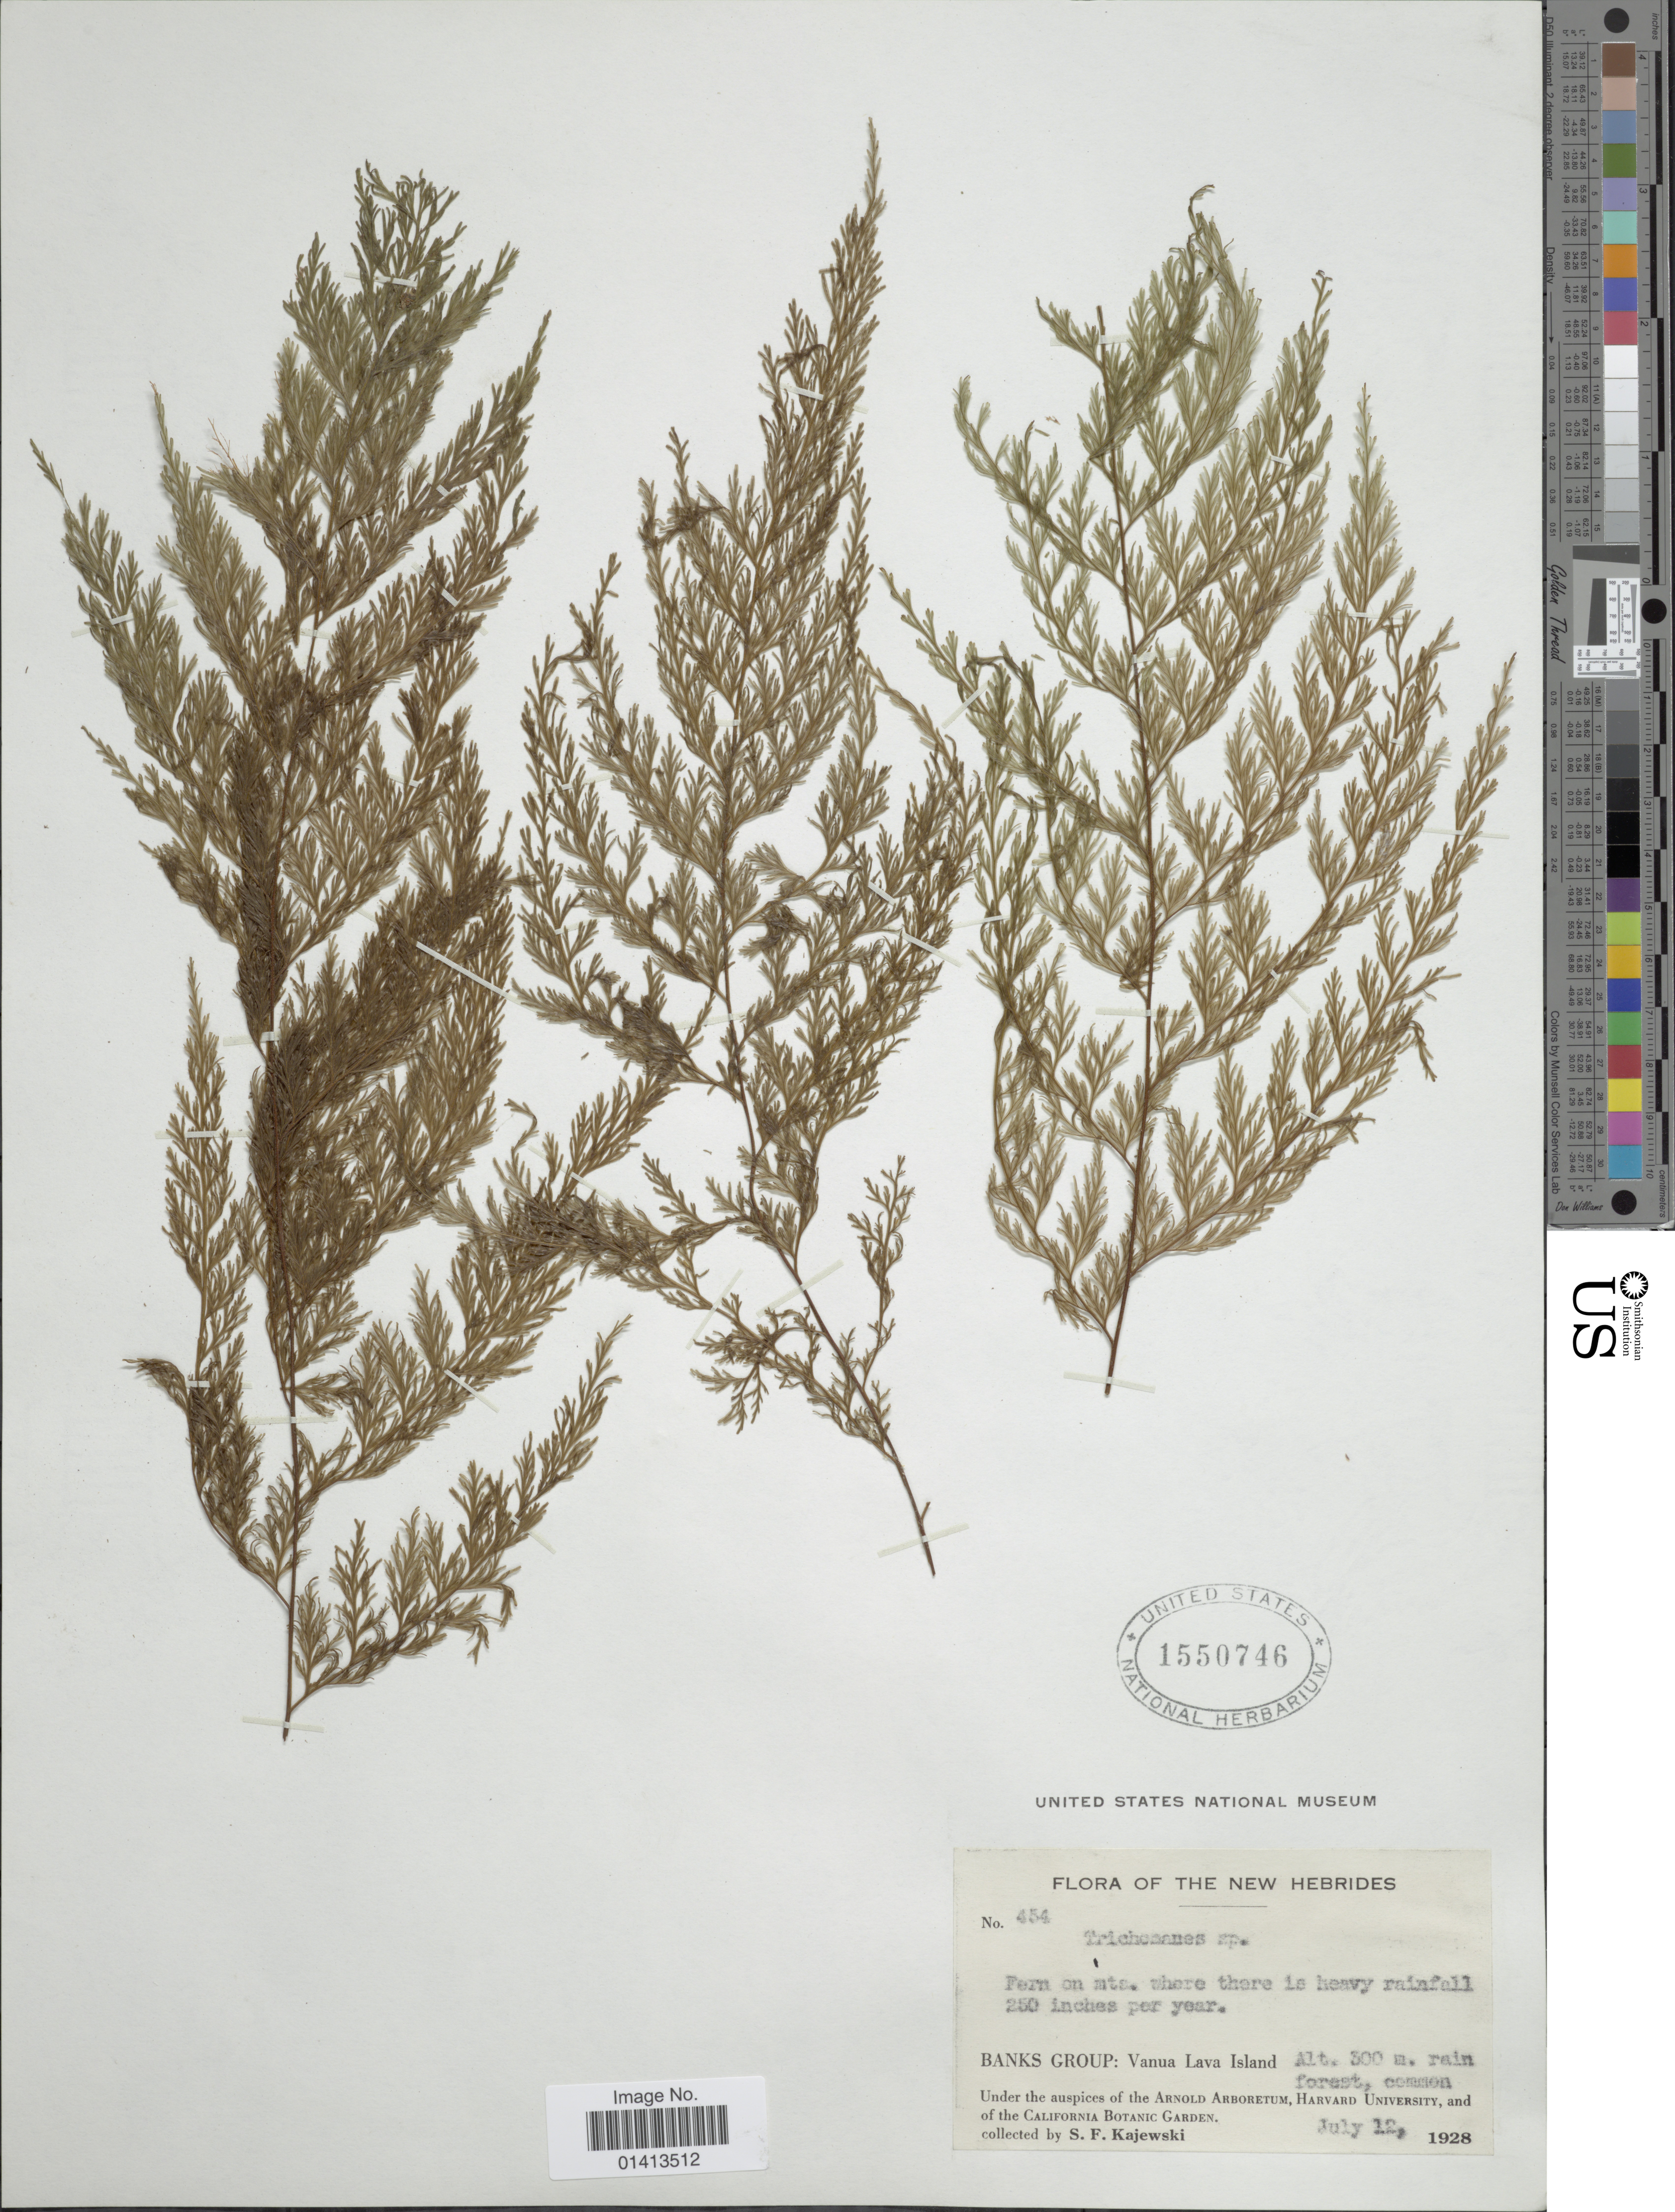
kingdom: Plantae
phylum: Tracheophyta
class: Polypodiopsida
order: Hymenophyllales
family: Hymenophyllaceae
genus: Crepidomanes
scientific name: Crepidomanes sp.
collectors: S. Kajewski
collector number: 454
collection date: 1928-07-12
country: Vanuatu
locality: The New Hebrides, Banks Group: Vanua Lava Island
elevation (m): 300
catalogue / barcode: US 1550746